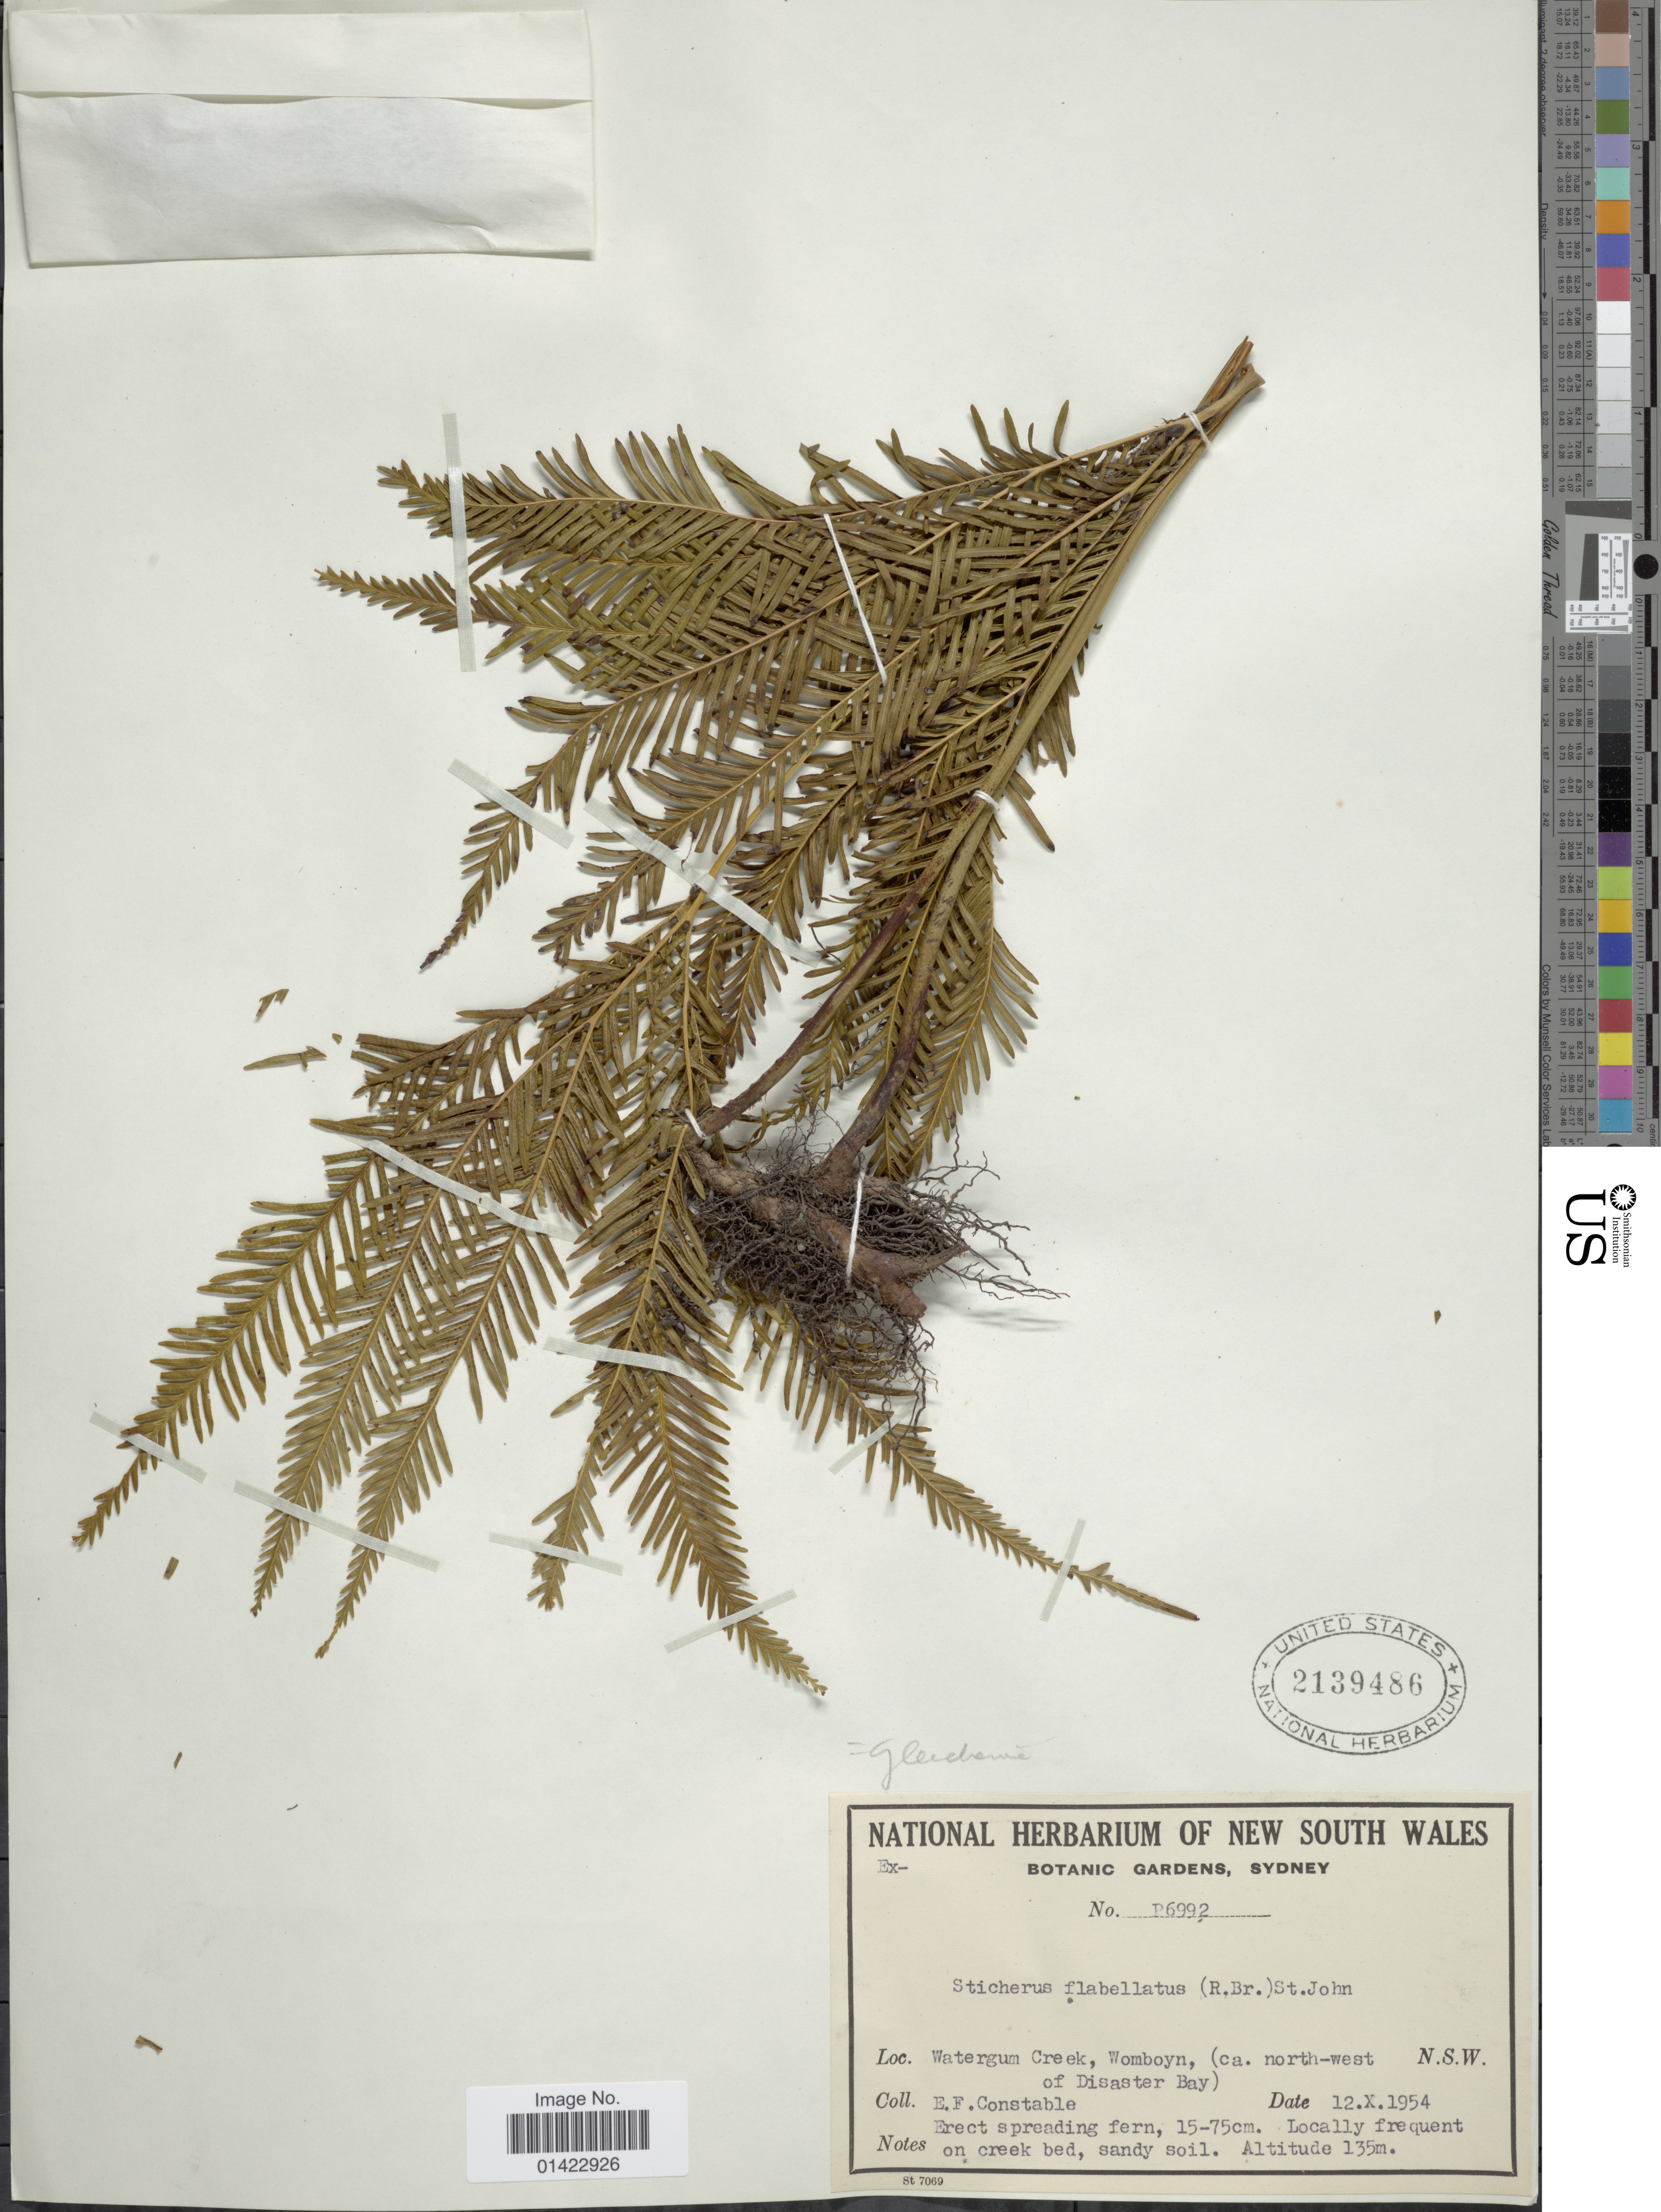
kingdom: Plantae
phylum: Tracheophyta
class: Polypodiopsida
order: Gleicheniales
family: Gleicheniaceae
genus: Sticherus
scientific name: Sticherus flabellatus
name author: (R. Br.) H. St. John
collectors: E. F. Constable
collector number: P6992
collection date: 1954-10-12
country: Australia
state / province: New South Wales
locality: Watergum Creek, Womboyn, (ca. north-west of Disaster Bay).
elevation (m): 135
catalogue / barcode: US 2139486